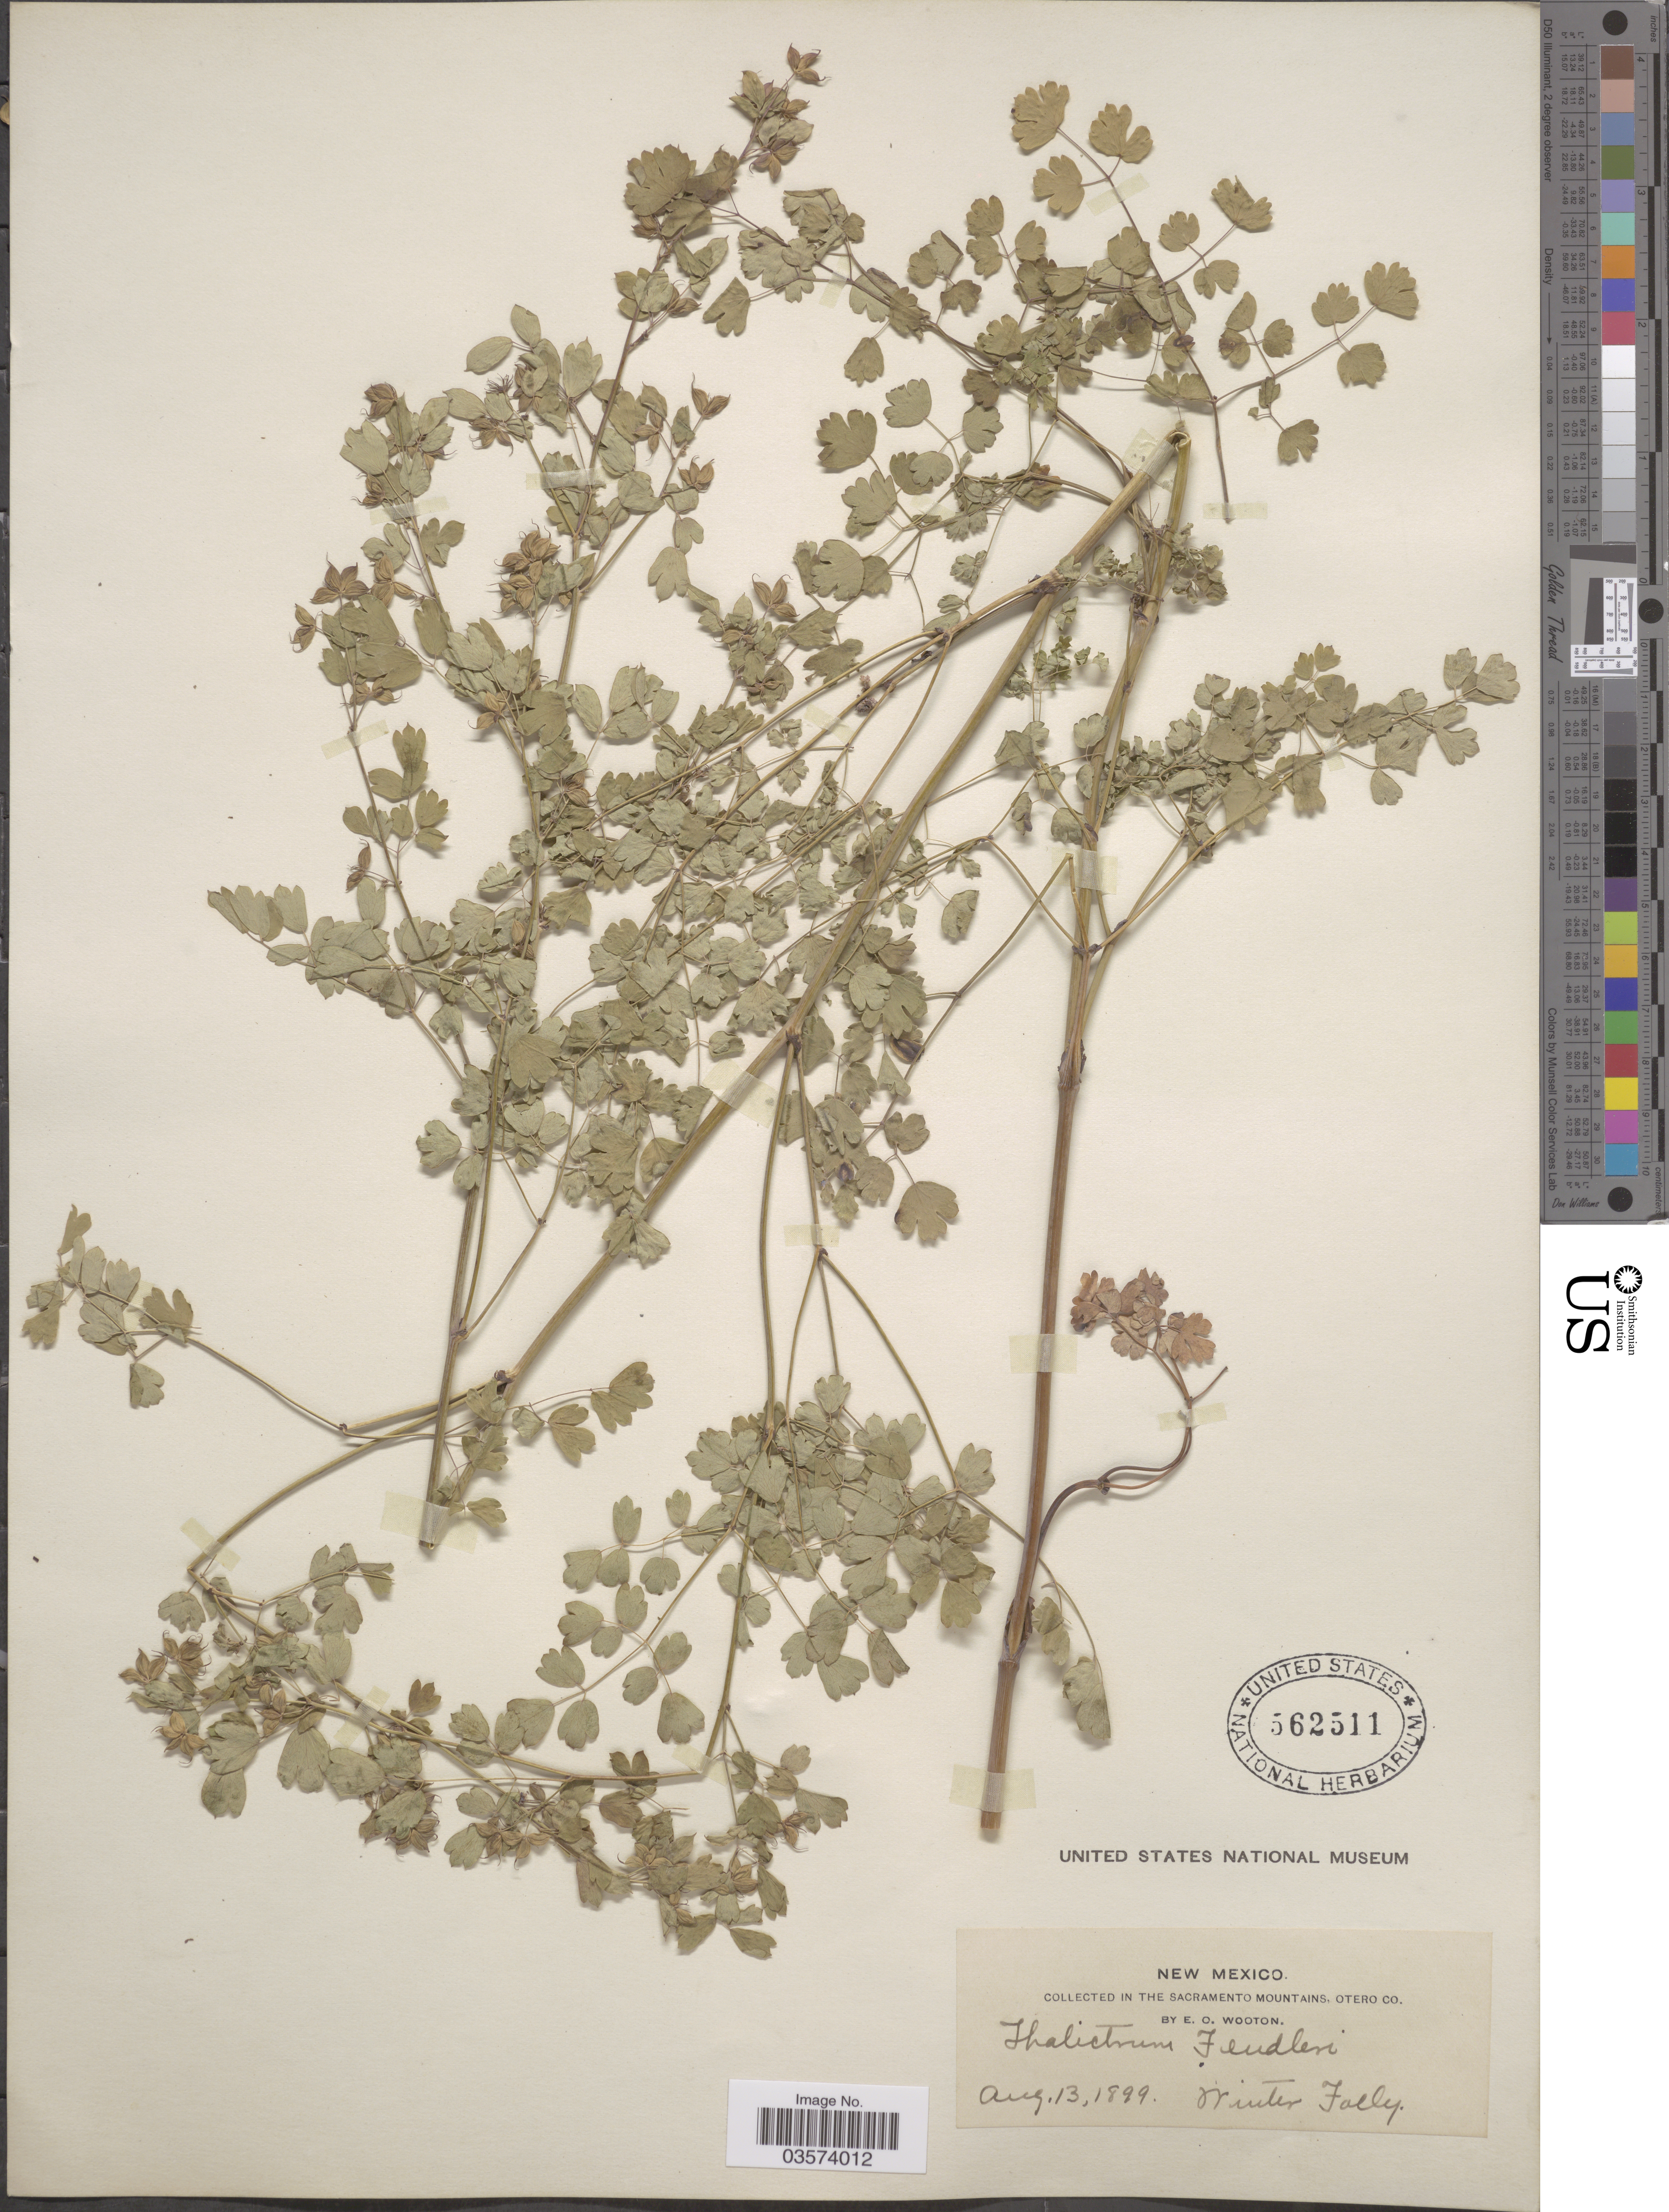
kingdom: Plantae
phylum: Tracheophyta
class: Magnoliopsida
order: Ranunculales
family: Ranunculaceae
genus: Thalictrum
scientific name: Thalictrum fendleri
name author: Engelm. ex A. Gray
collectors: E. O. Wooton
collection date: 1899-08-13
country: United States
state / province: New Mexico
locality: In the Sacramento Mountains, Otero Co. Winter Folly.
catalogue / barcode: US 562511